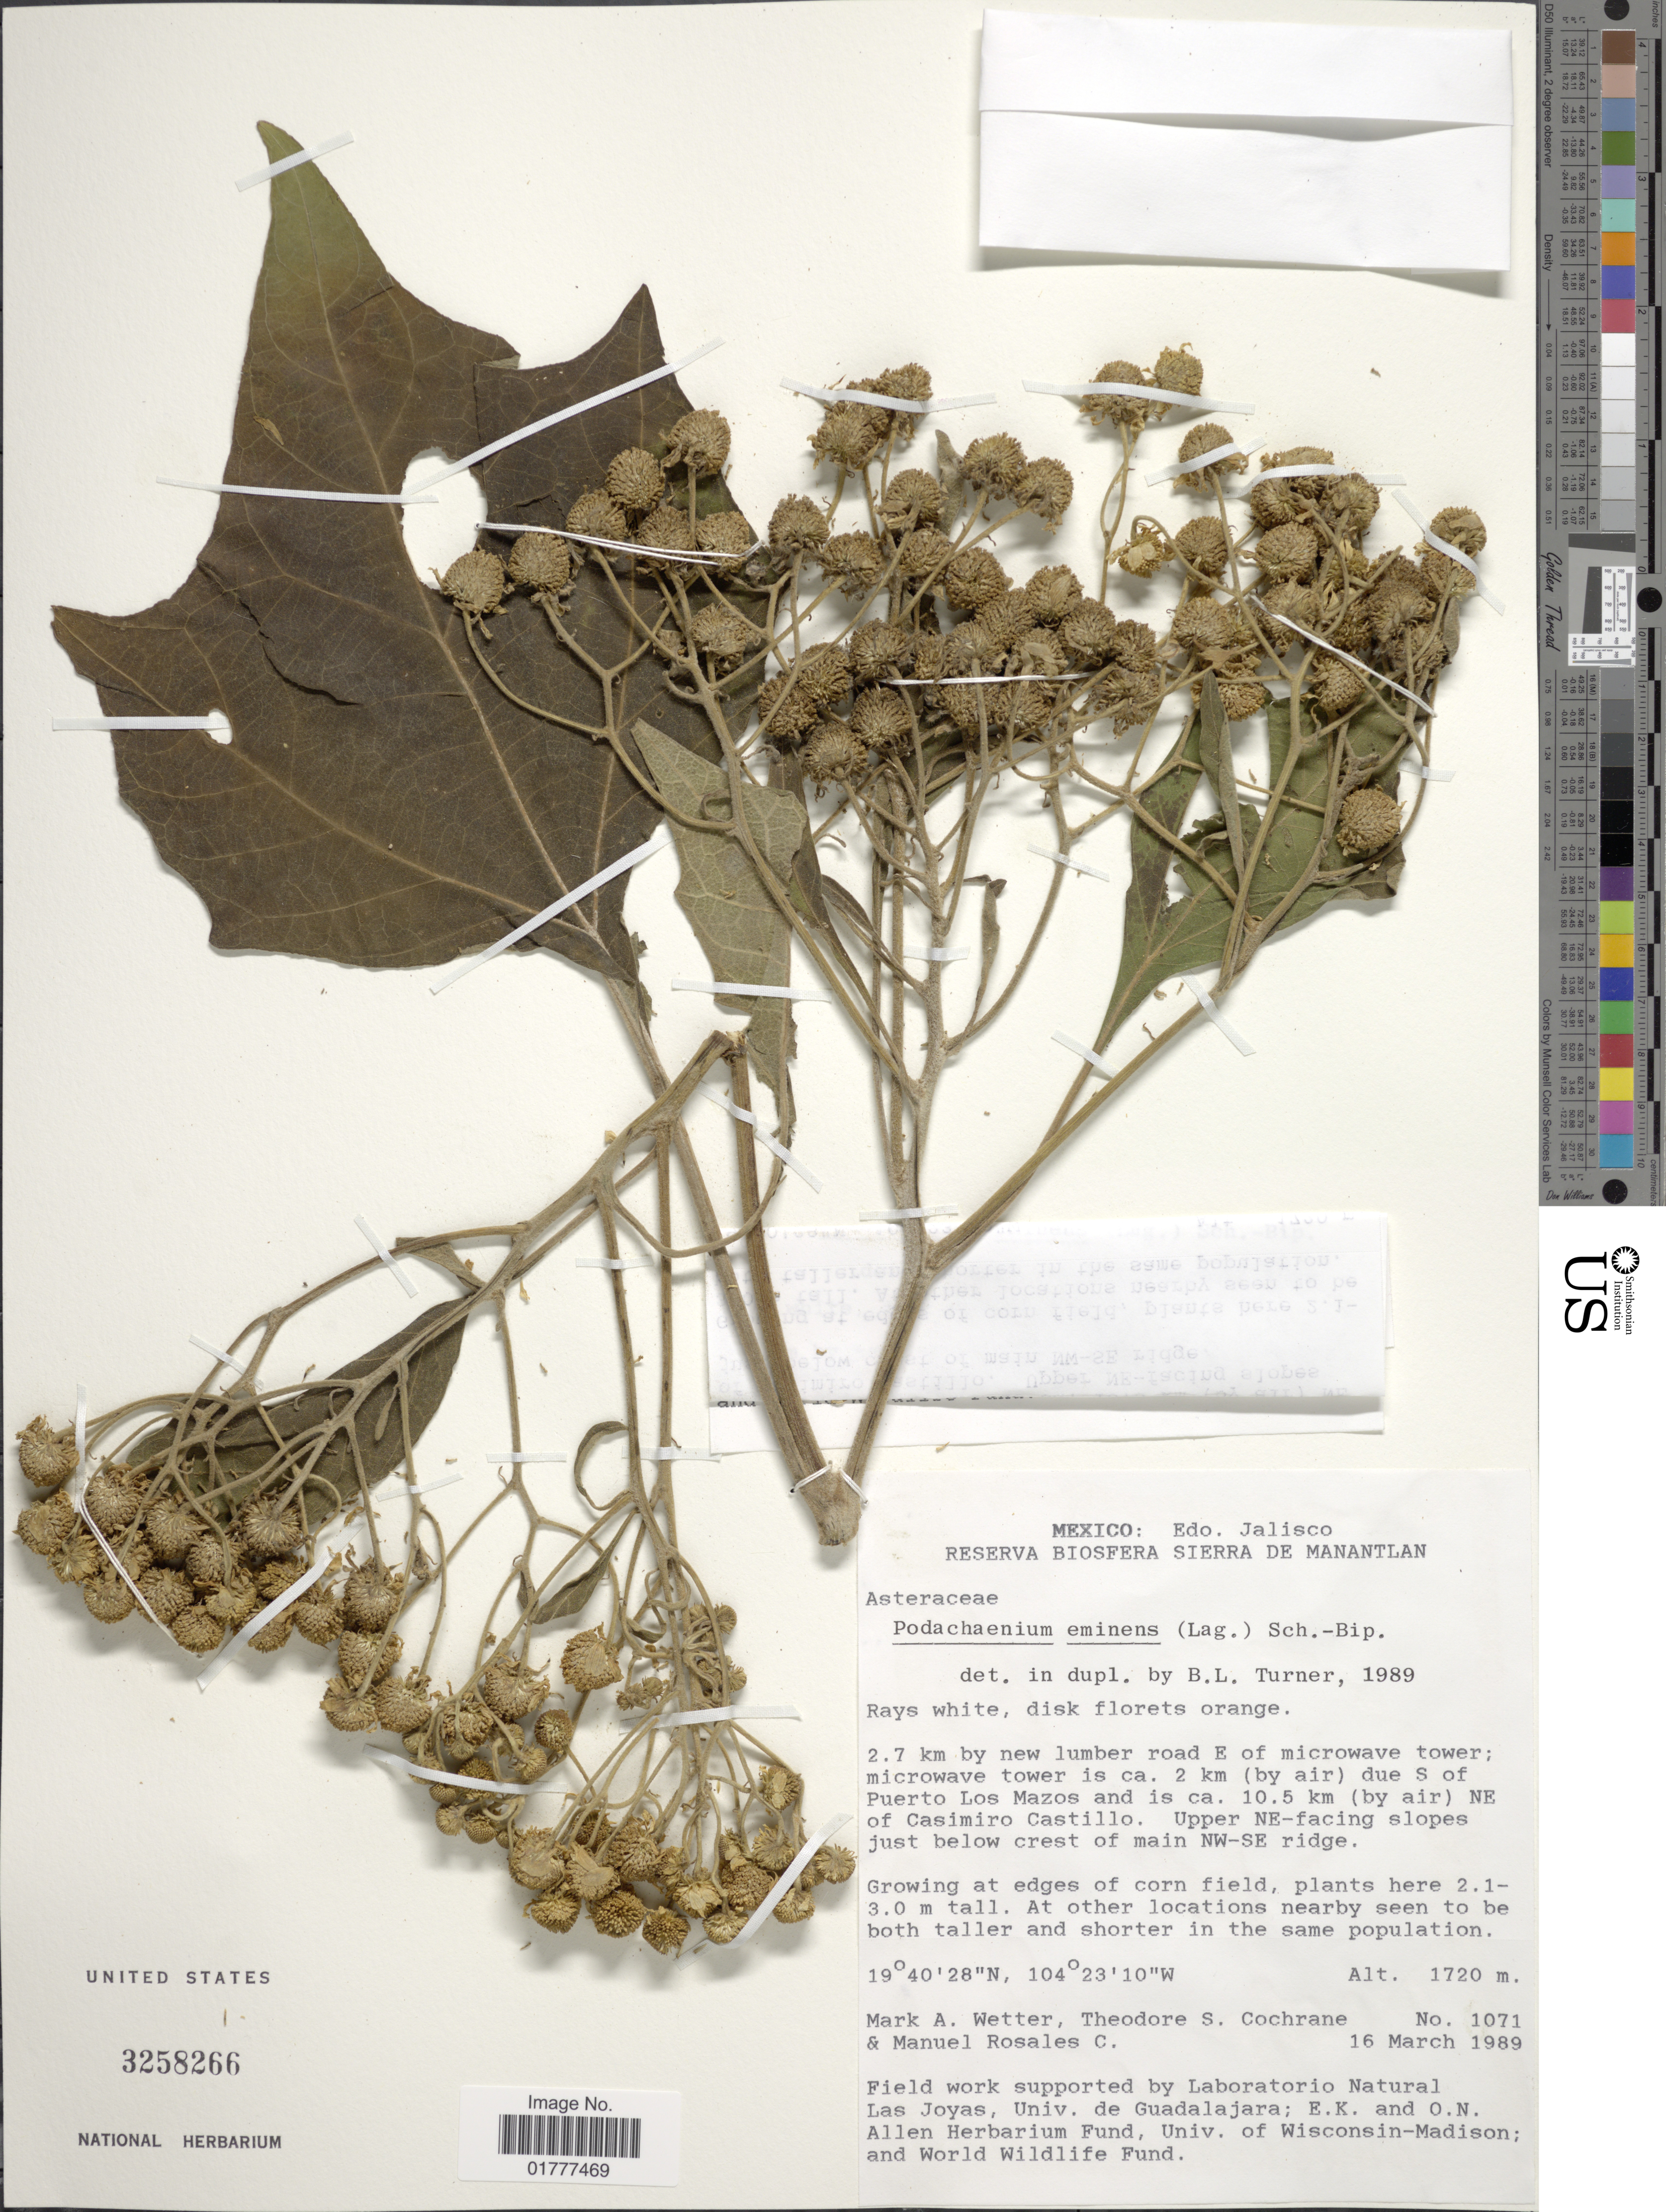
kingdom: Plantae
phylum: Tracheophyta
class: Magnoliopsida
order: Asterales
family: Asteraceae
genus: Podachaenium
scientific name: Podachaenium eminens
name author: (Lag.) Sch. Bip. ex Sch. Bip.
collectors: M. Wetter, T. S. Cochrane & M. Rosales C.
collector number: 1071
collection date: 1989-03-16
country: Mexico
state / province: Jalisco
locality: Mexico: Edo. Jalisco. 2.7 km by new lumber road E of Microwave tower; microwave tower is ca. 2 km (by Air) due S of Puerto Los Mazos and is ca. 10.5 km (by air) NE of Casimiro Castillo. Upper NE-facing slopes just below crest of main NW-SE ridge.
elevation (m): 1720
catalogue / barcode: US 3258266